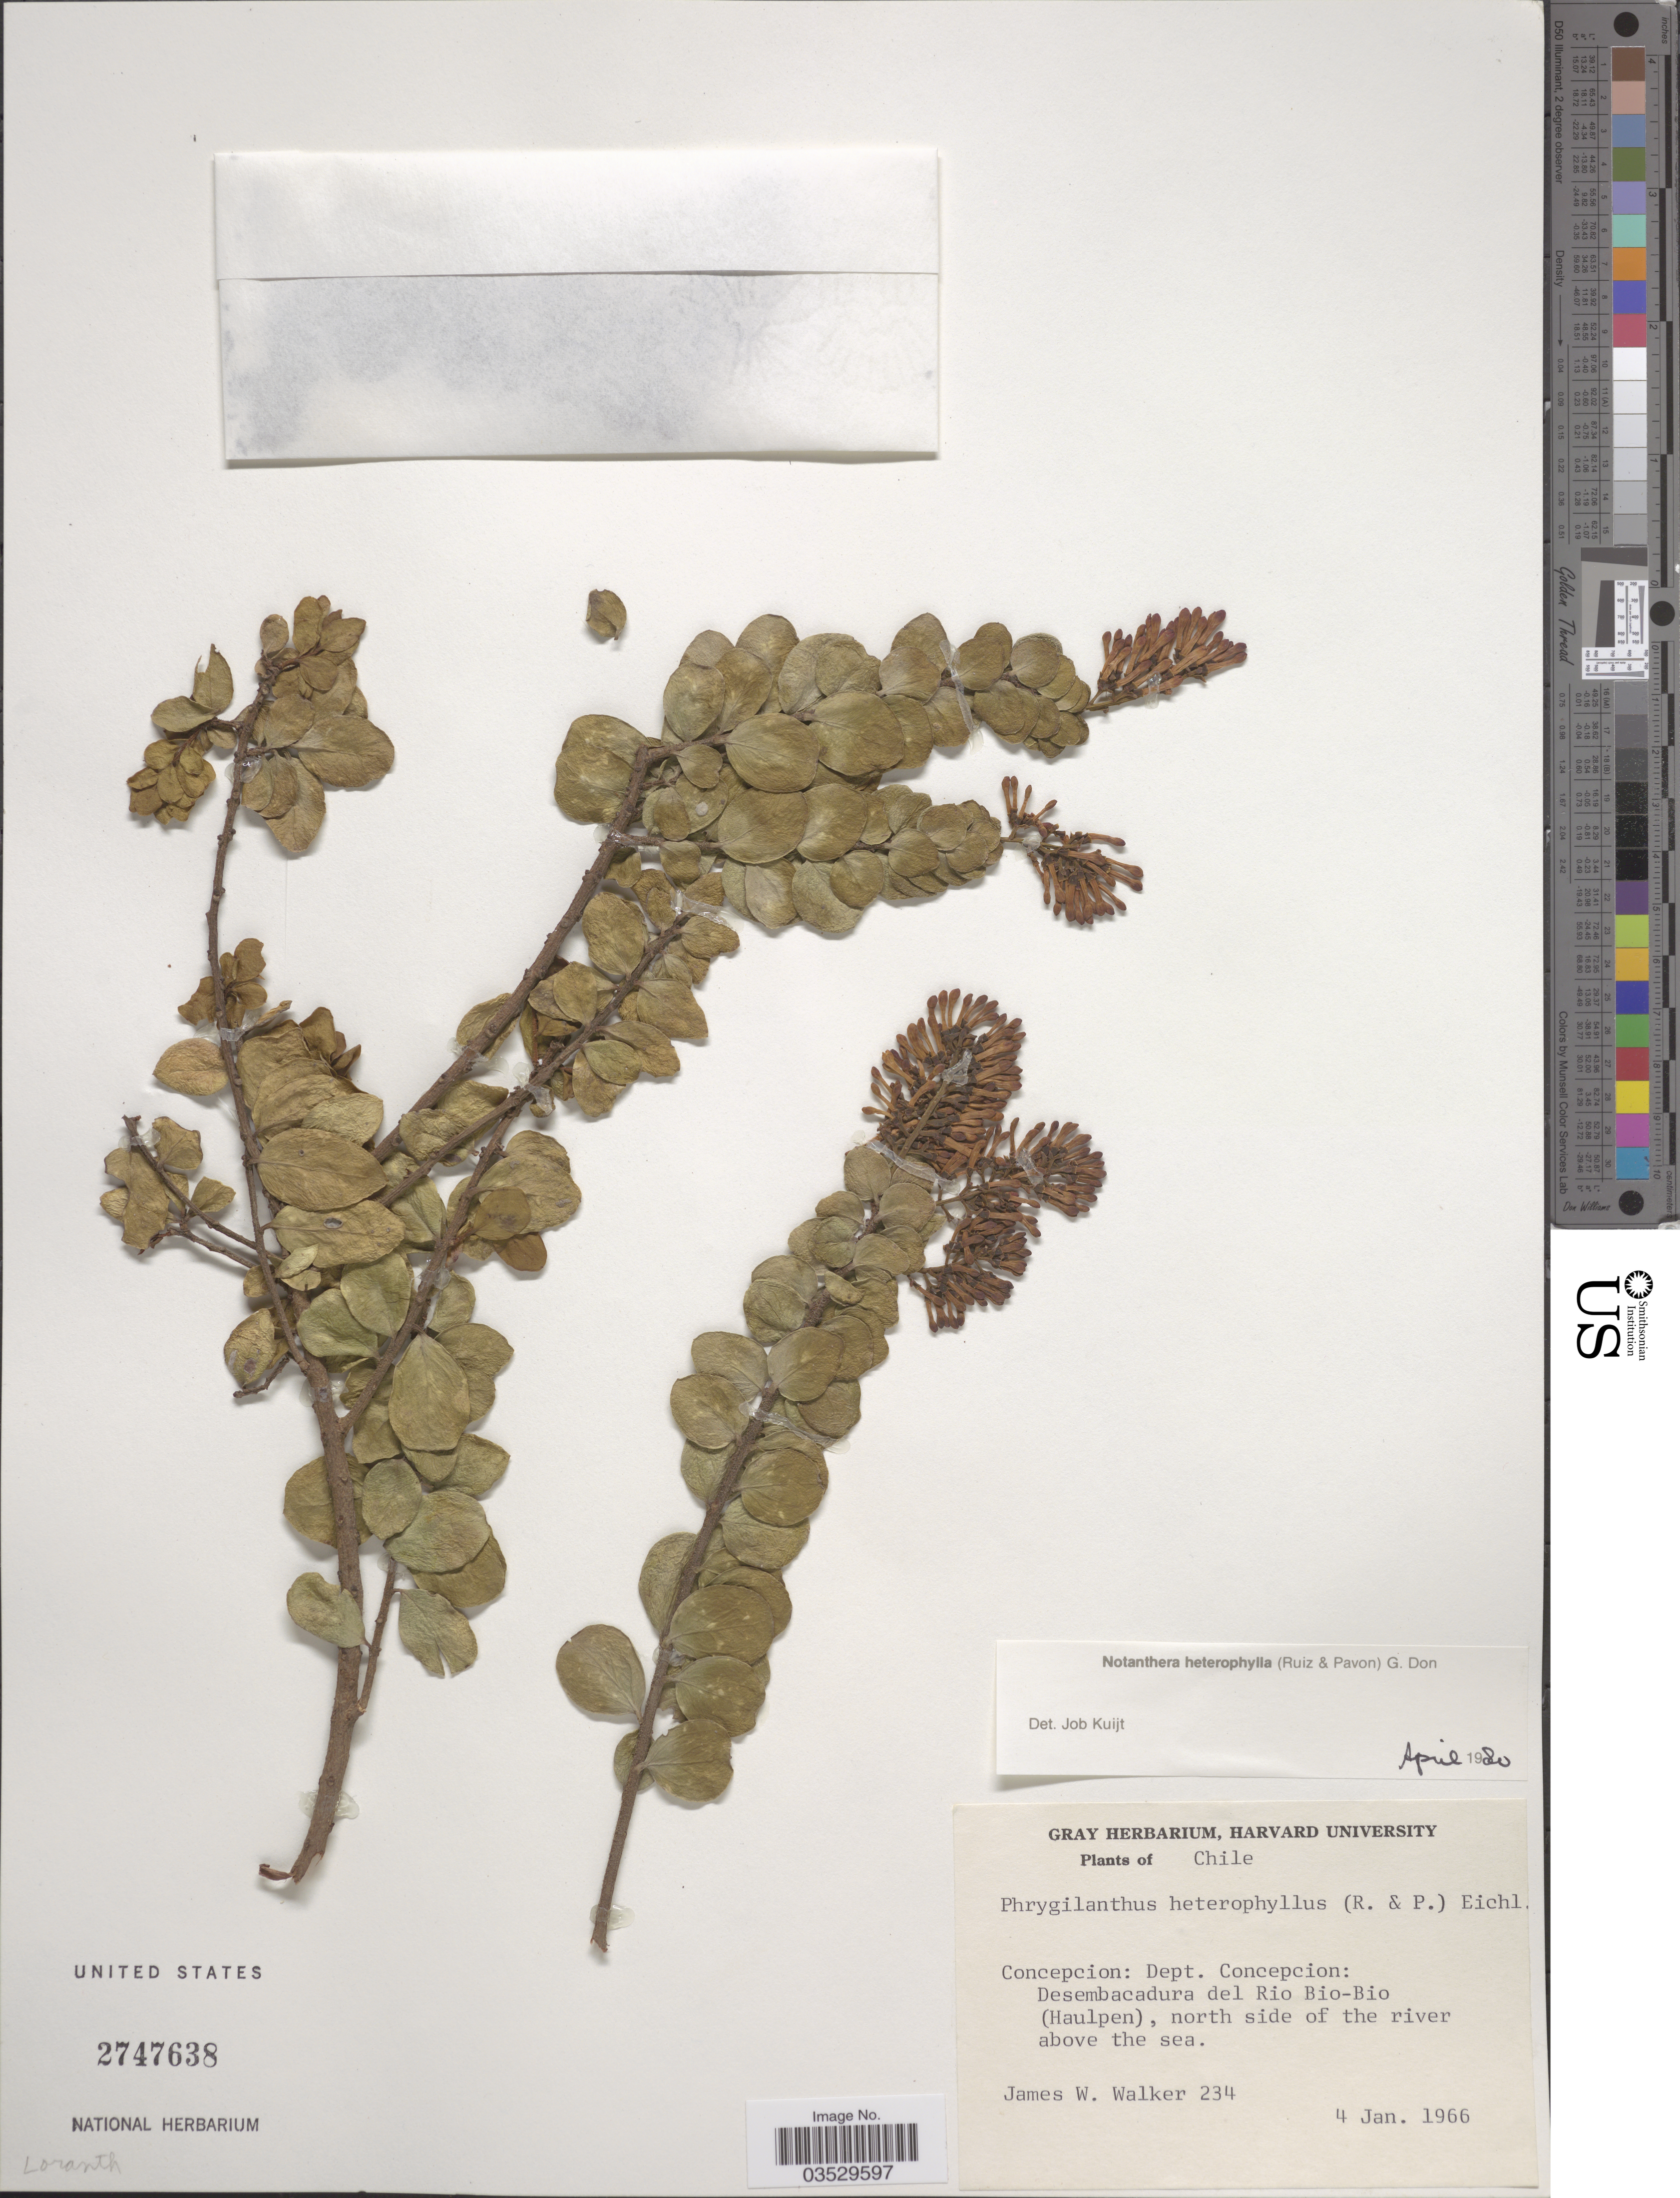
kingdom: Plantae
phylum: Tracheophyta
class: Magnoliopsida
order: Santalales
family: Loranthaceae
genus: Notanthera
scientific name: Notanthera heterophyllus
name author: G. Don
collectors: J. W. Walker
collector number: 234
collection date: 1966-01-04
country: Chile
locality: Concepcion: Dept. Concepcion: Desembacadura del Rio Bio-Bio (Haulpen), north side of the river above the sea.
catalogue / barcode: US 2747638